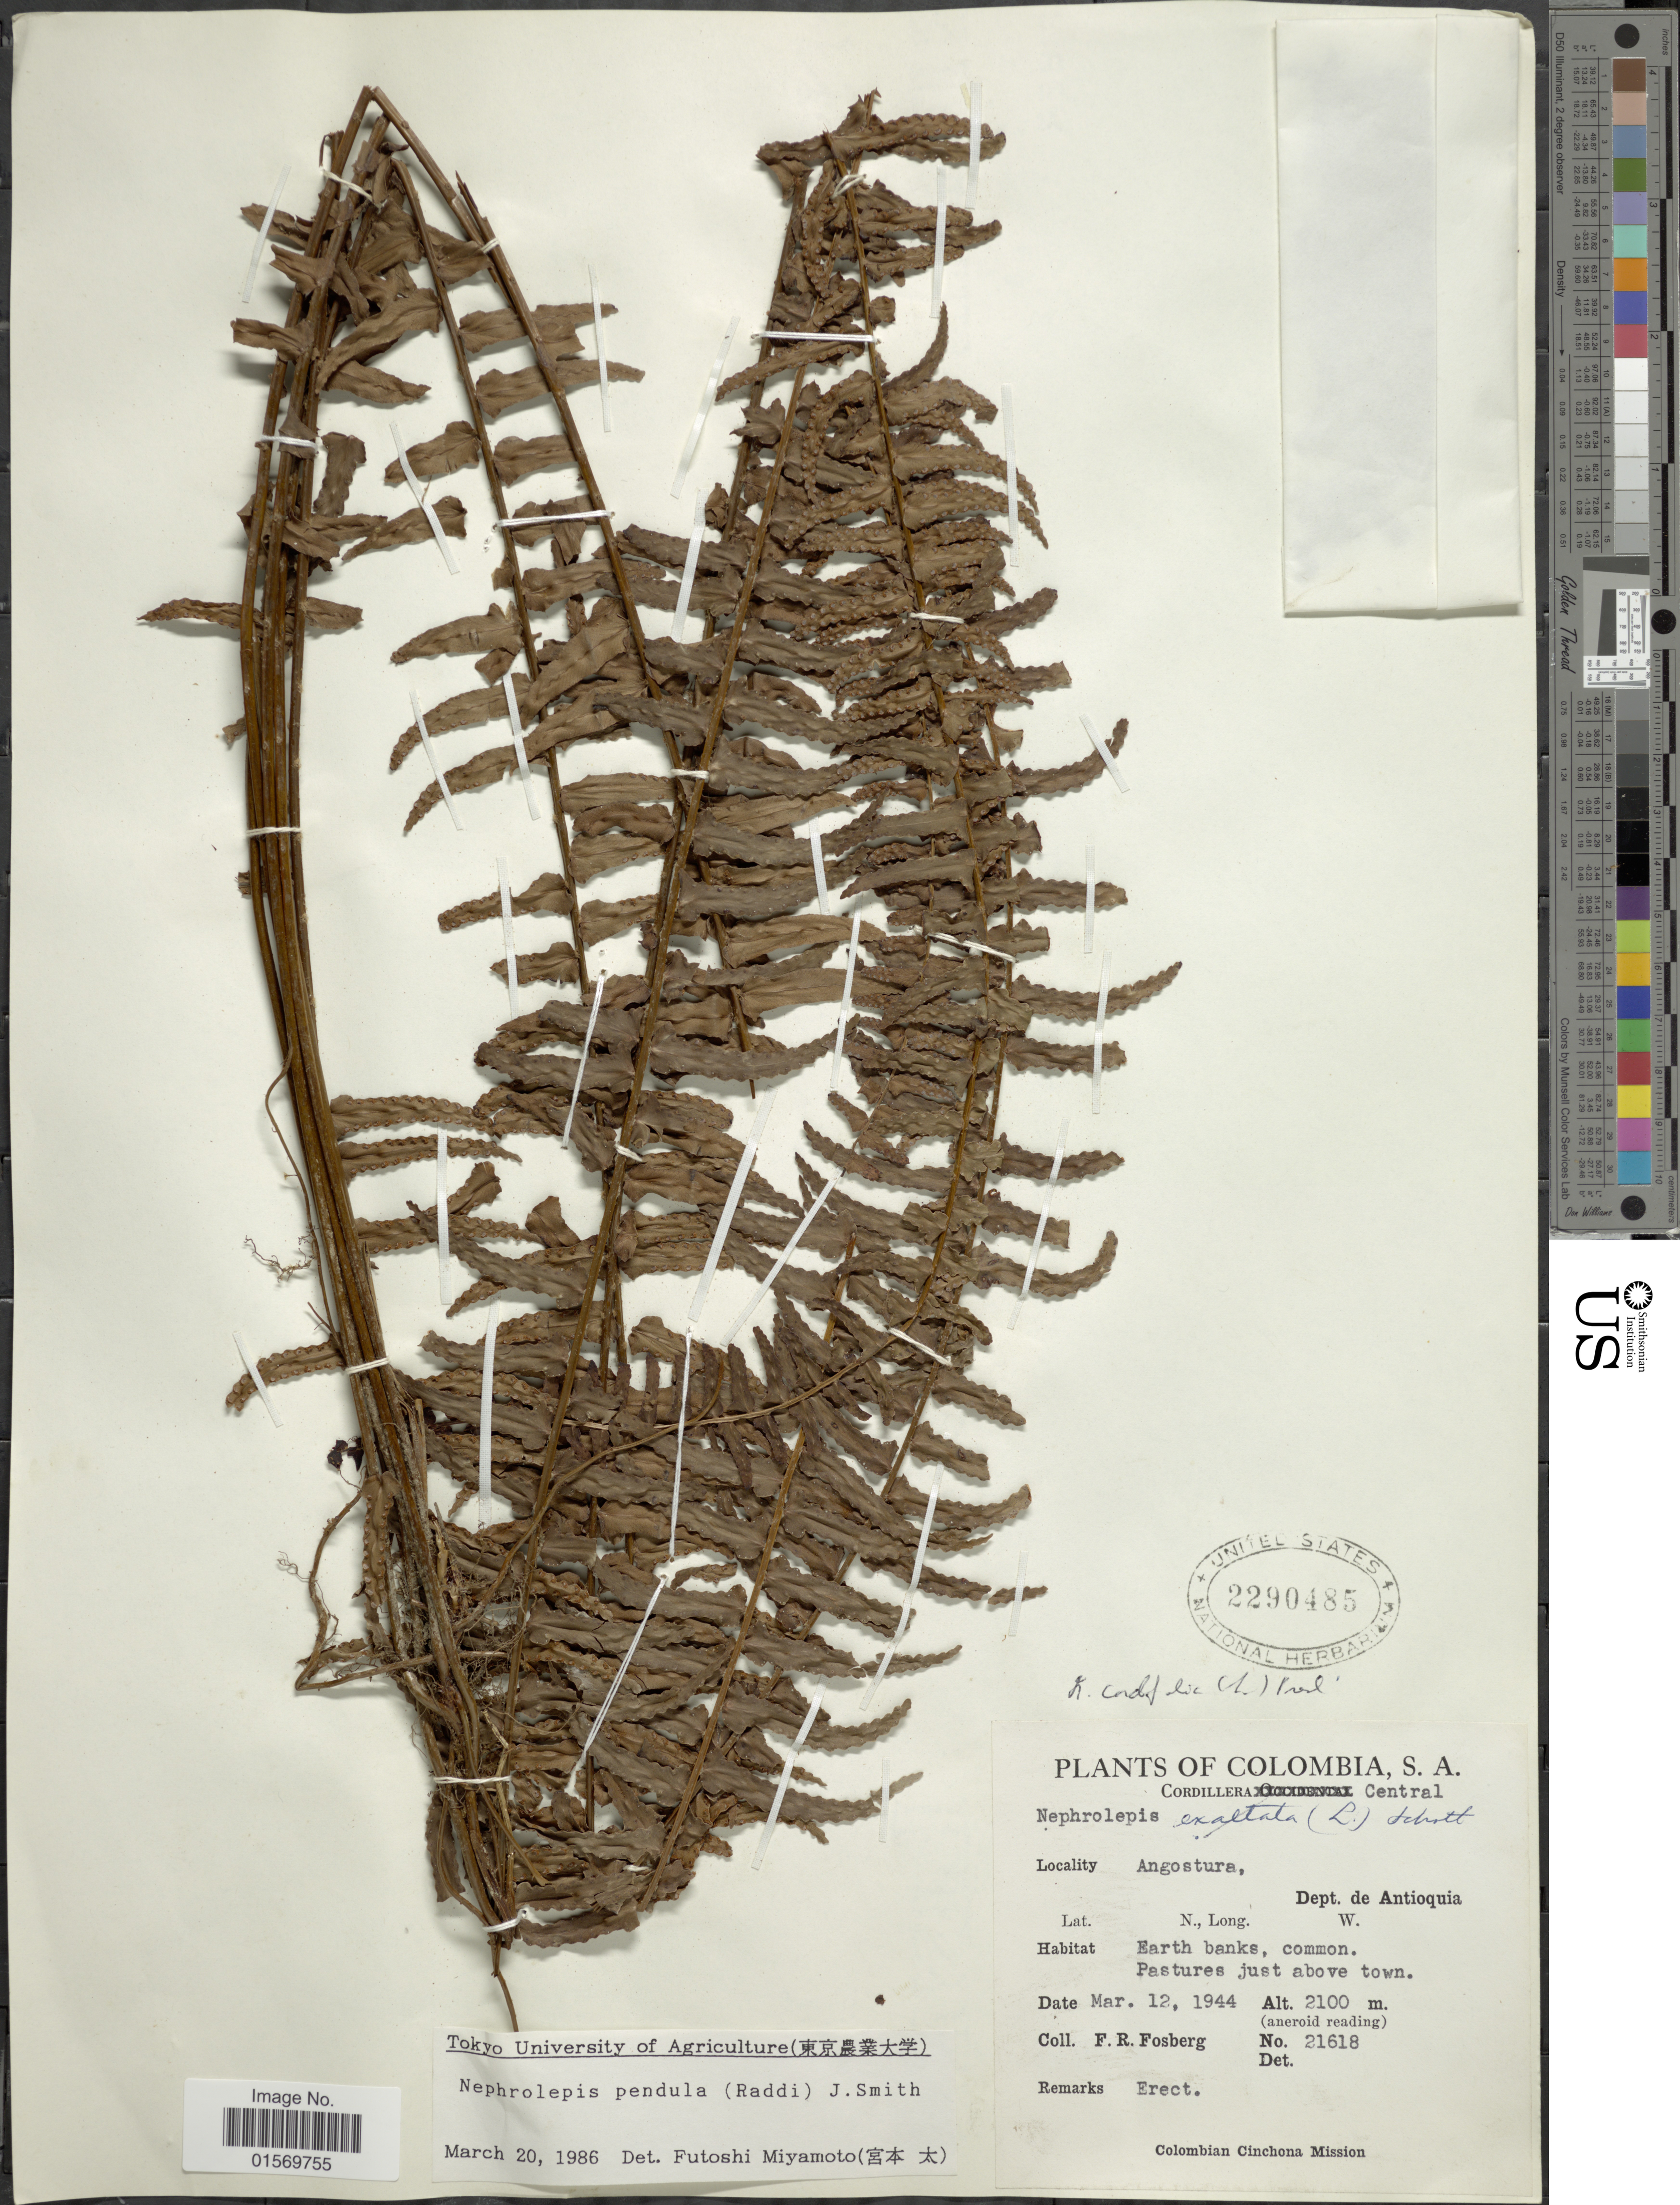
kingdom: Plantae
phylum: Tracheophyta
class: Polypodiopsida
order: Polypodiales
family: Nephrolepidaceae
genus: Nephrolepis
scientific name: Nephrolepis cordifolia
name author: (L.) C. Presl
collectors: F. R. Fosberg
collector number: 21618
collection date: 1944-03-12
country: Colombia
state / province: Antioquia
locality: S.A. Cordillera Central, Angostura, earth banks, common, pastures just above town.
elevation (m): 2100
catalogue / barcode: US 2290485